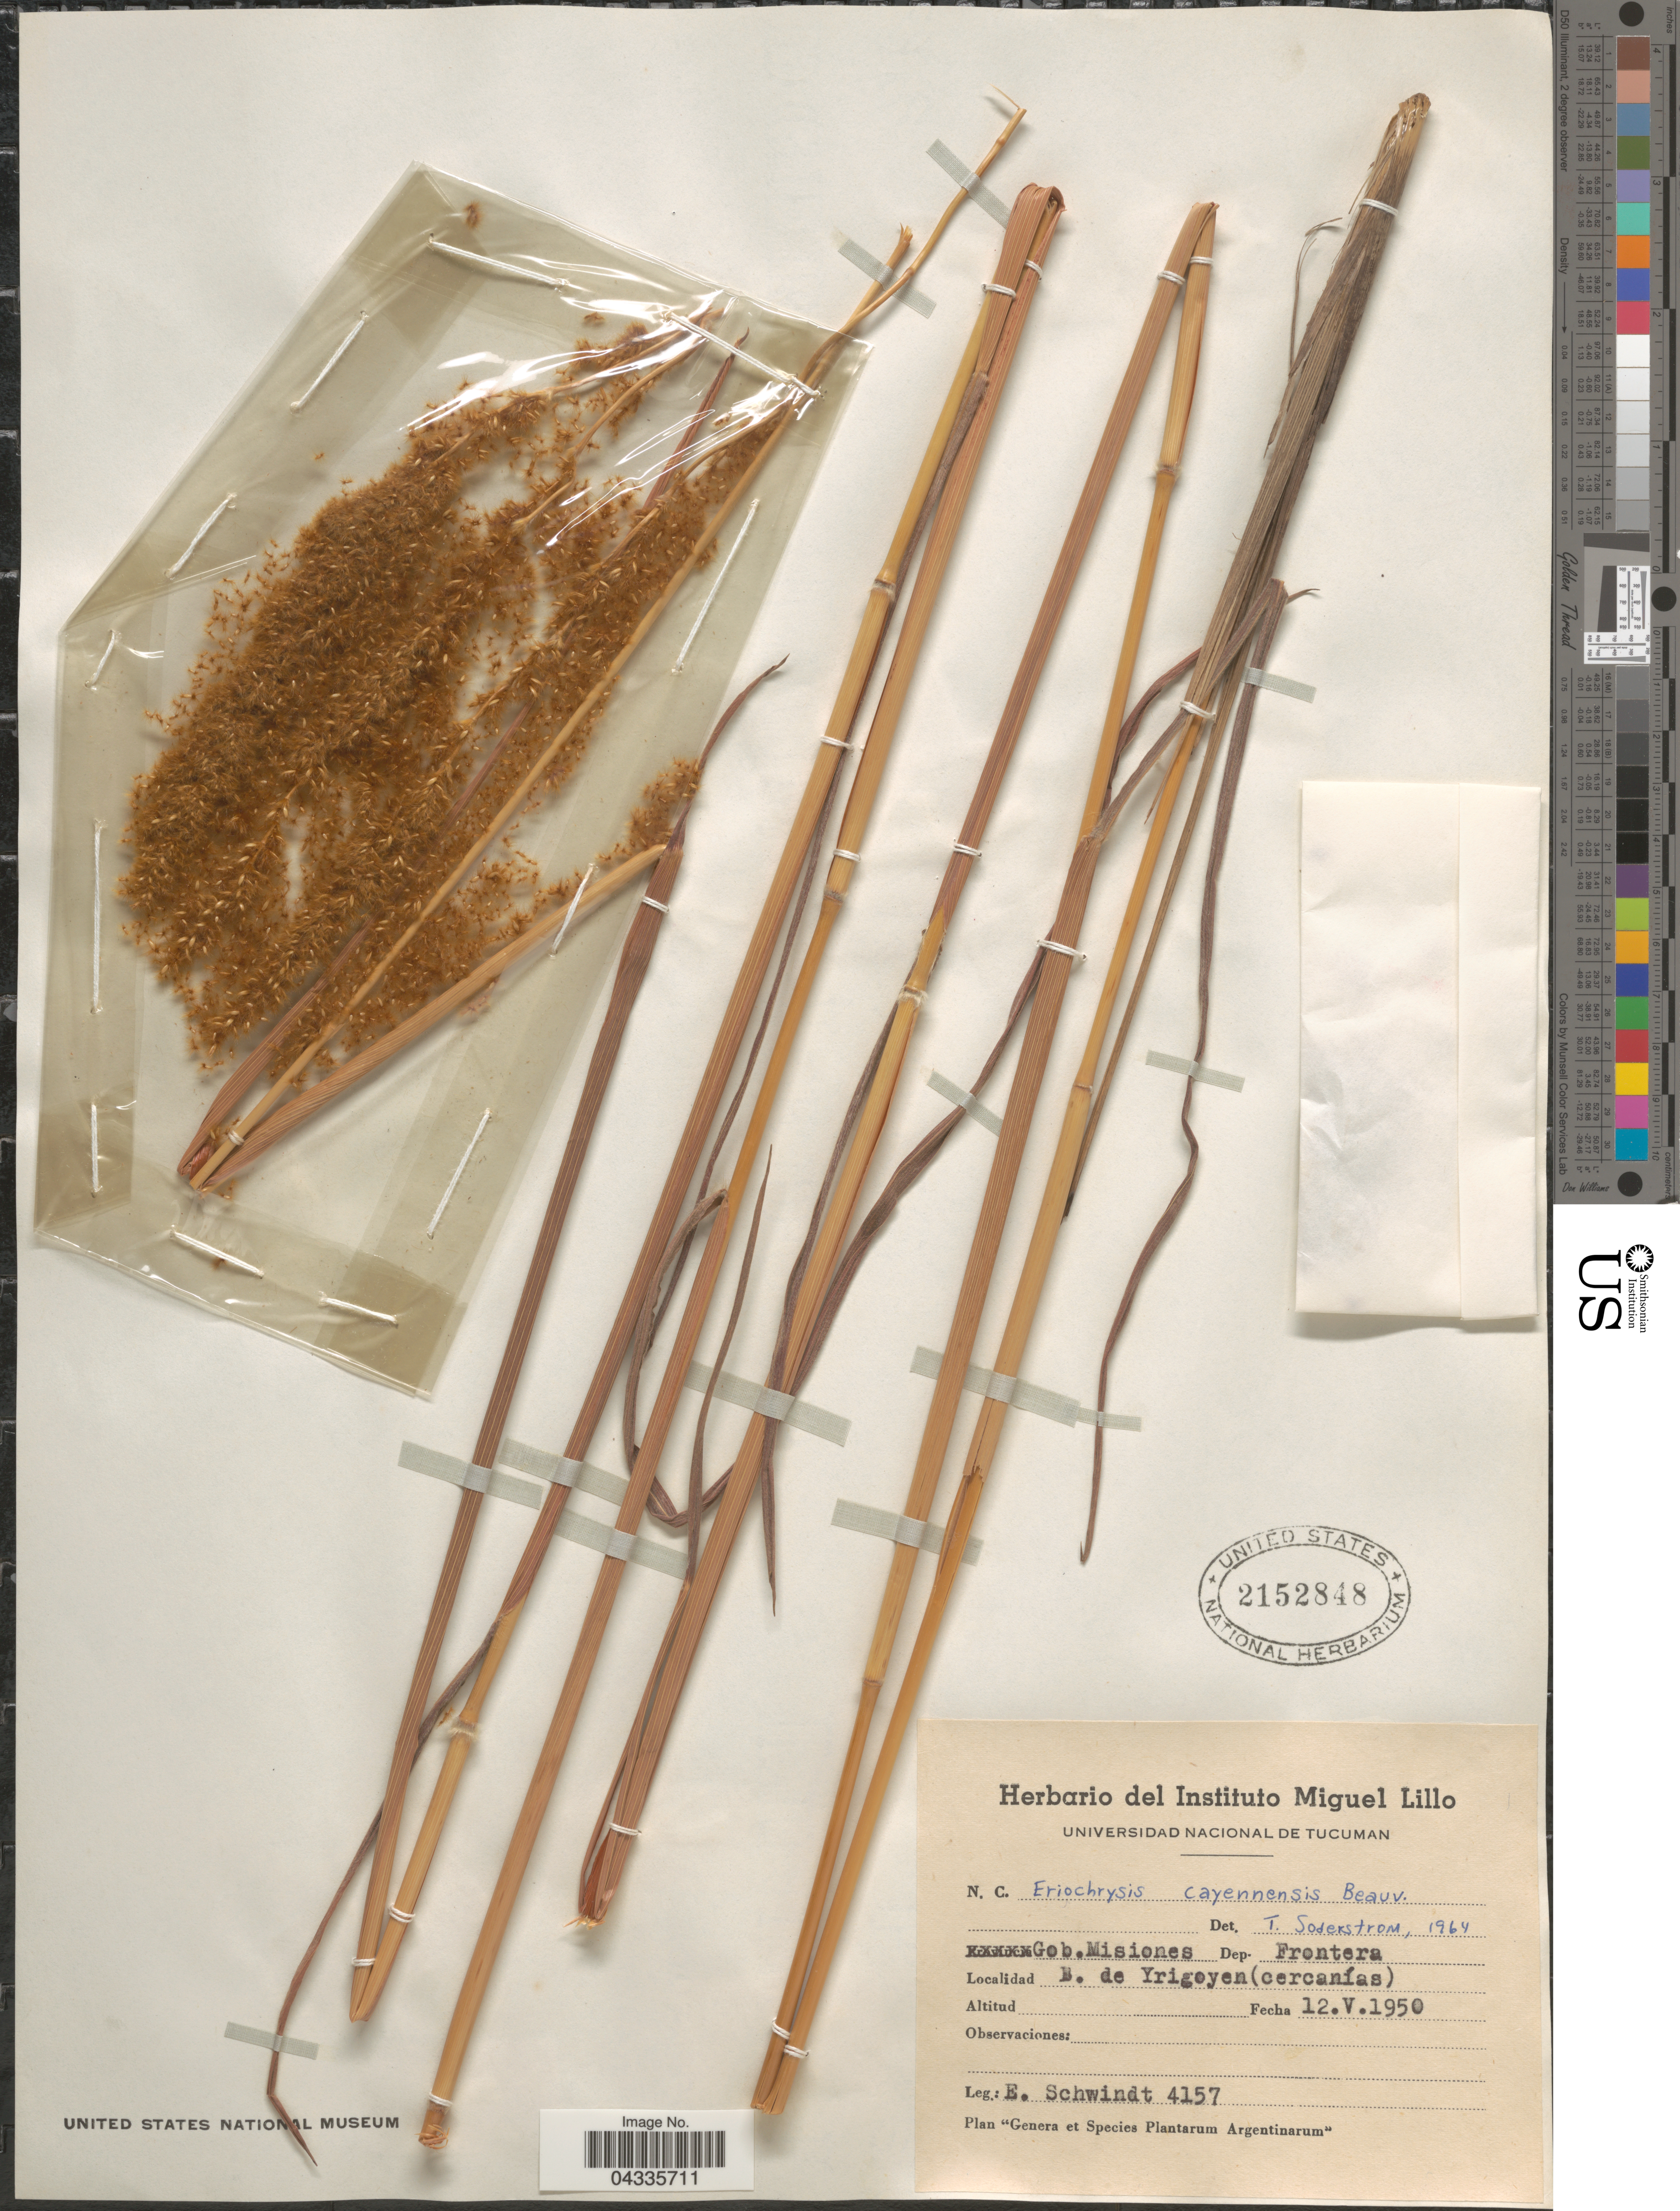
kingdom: Plantae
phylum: Tracheophyta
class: Liliopsida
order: Poales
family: Poaceae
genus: Eriochrysis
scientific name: Eriochrysis cayennensis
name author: P. Beauv.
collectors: E. Schwindt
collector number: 4157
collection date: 1950-05-12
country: Argentina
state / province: Misiones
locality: Gob. Misiones. Dep. Frontera. B. de Yrigoyen (cercanías).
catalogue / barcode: US 2152848